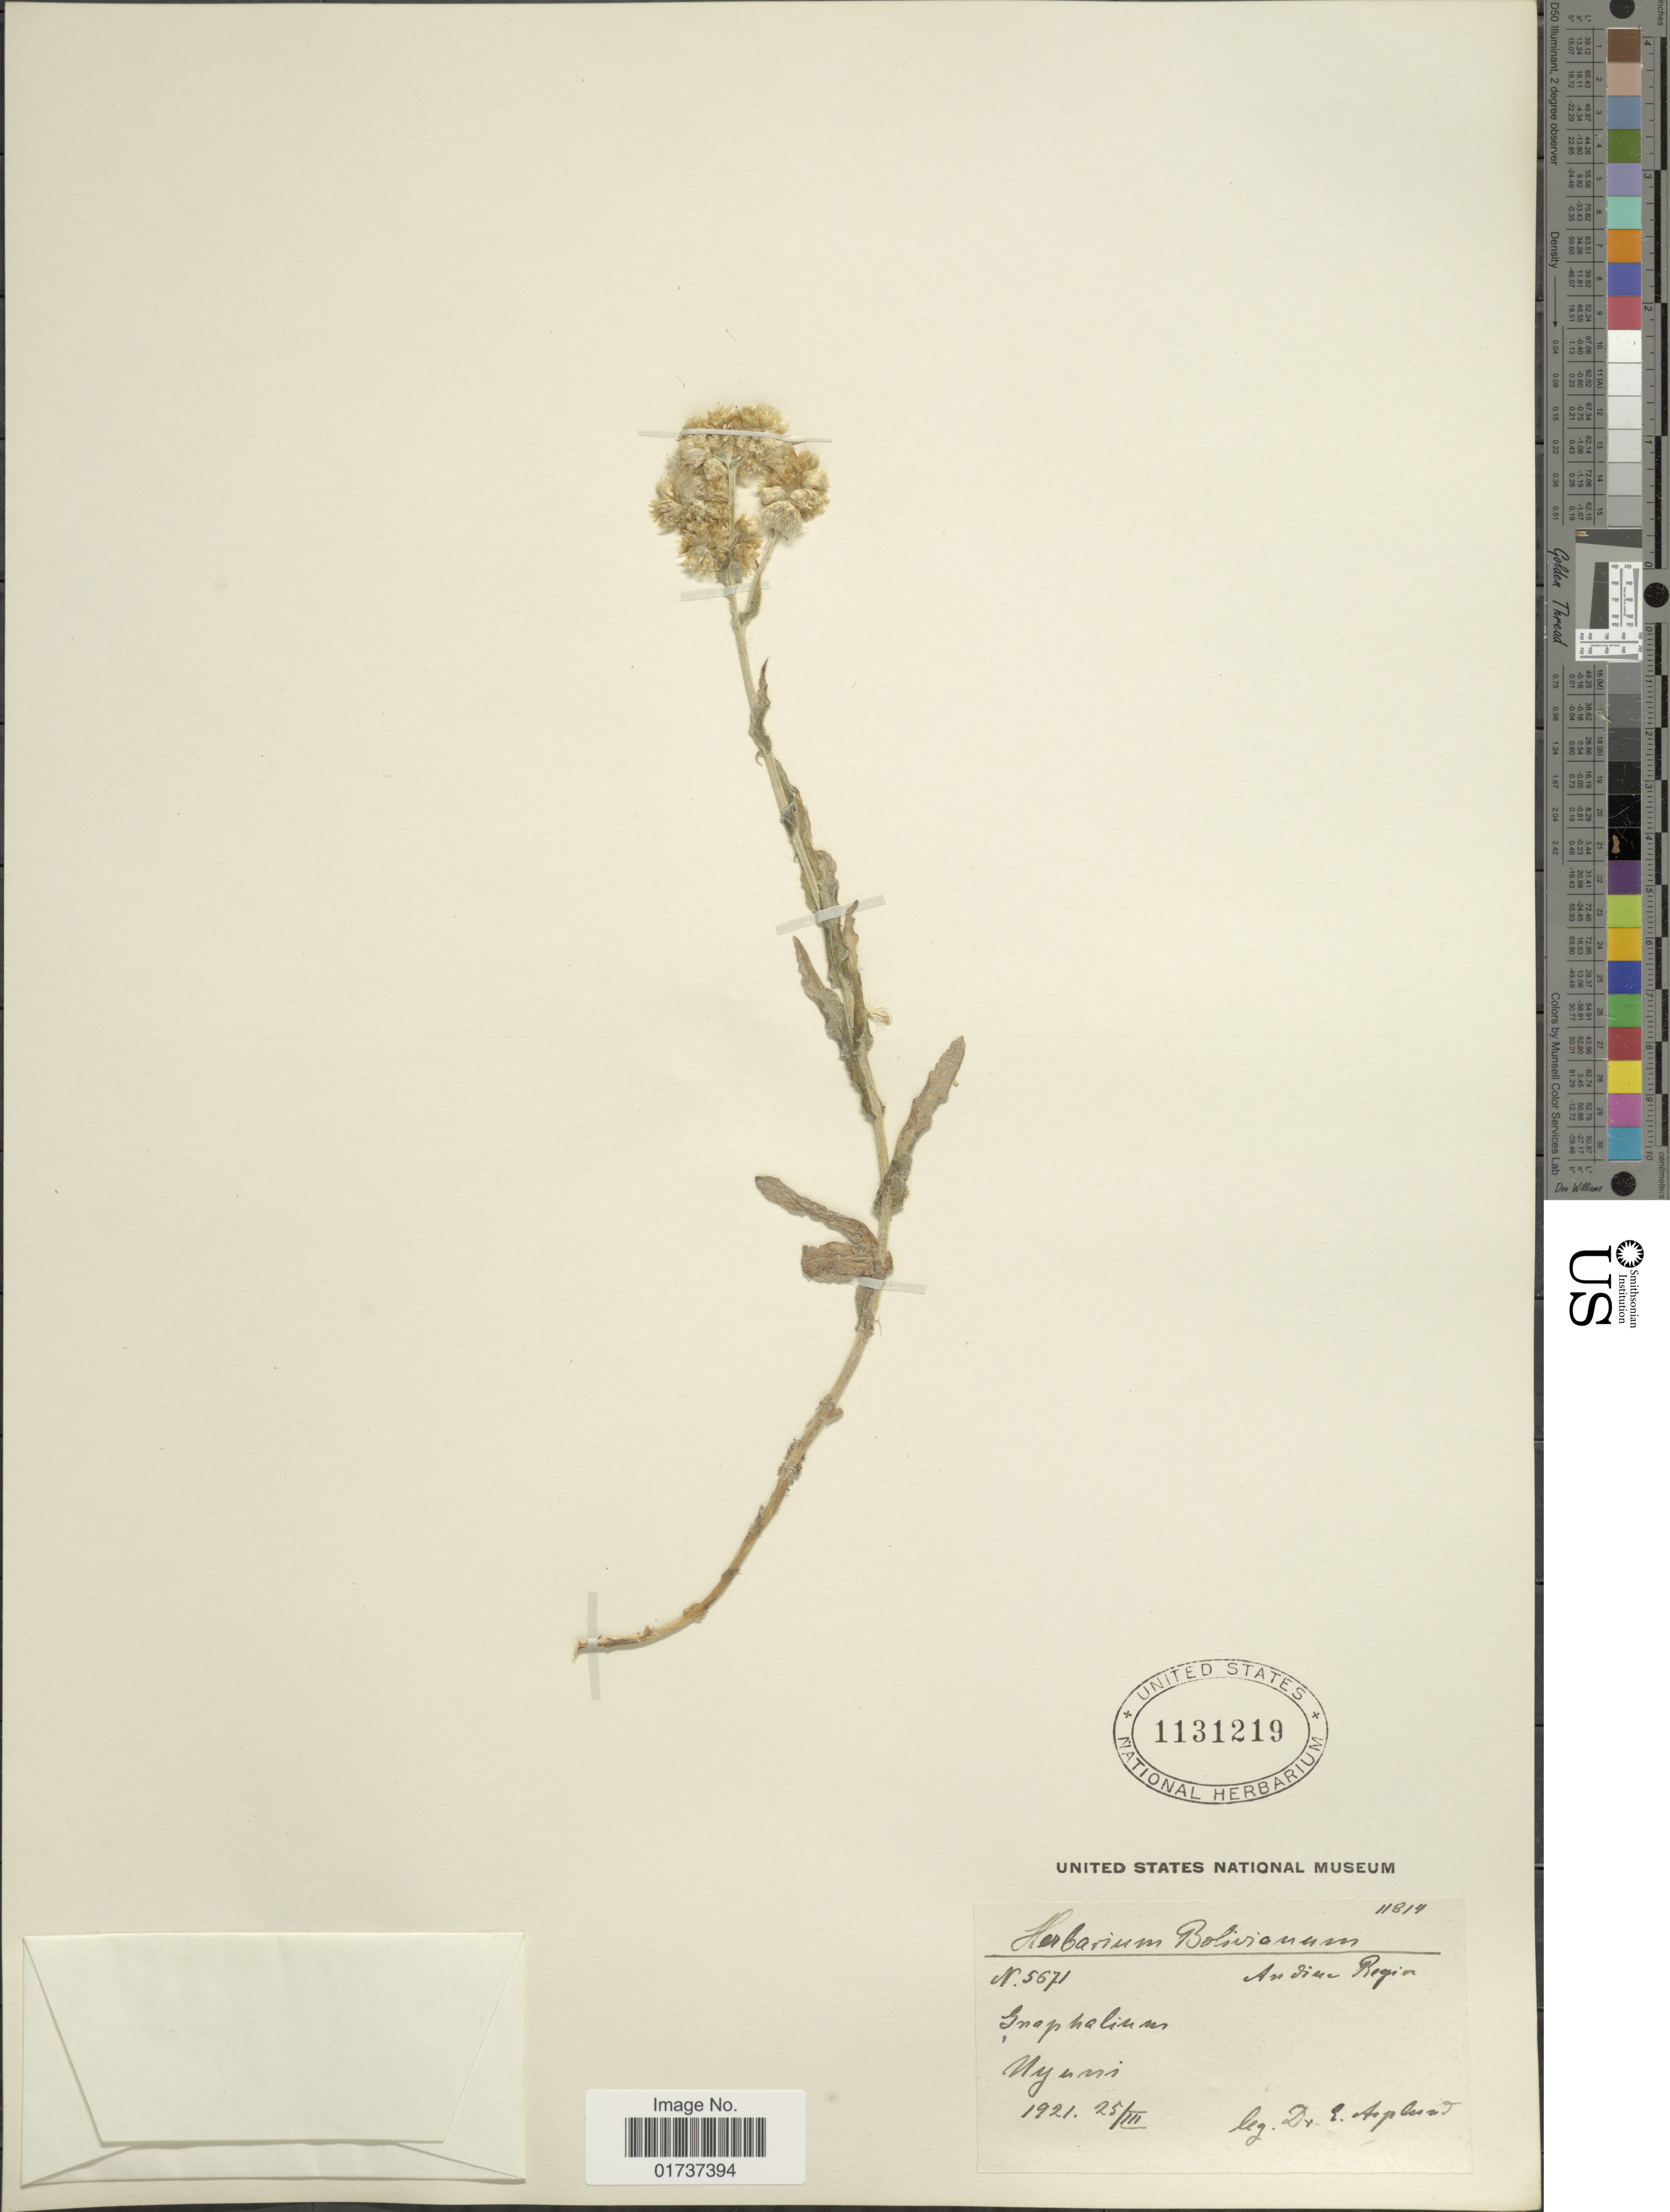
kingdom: Plantae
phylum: Tracheophyta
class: Magnoliopsida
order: Asterales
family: Asteraceae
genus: Gnaphalium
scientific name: Gnaphalium sp.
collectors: E. Asplund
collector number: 5671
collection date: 1921-03-25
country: Bolivia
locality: Anidne Region, Nyuni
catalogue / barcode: US 1131219